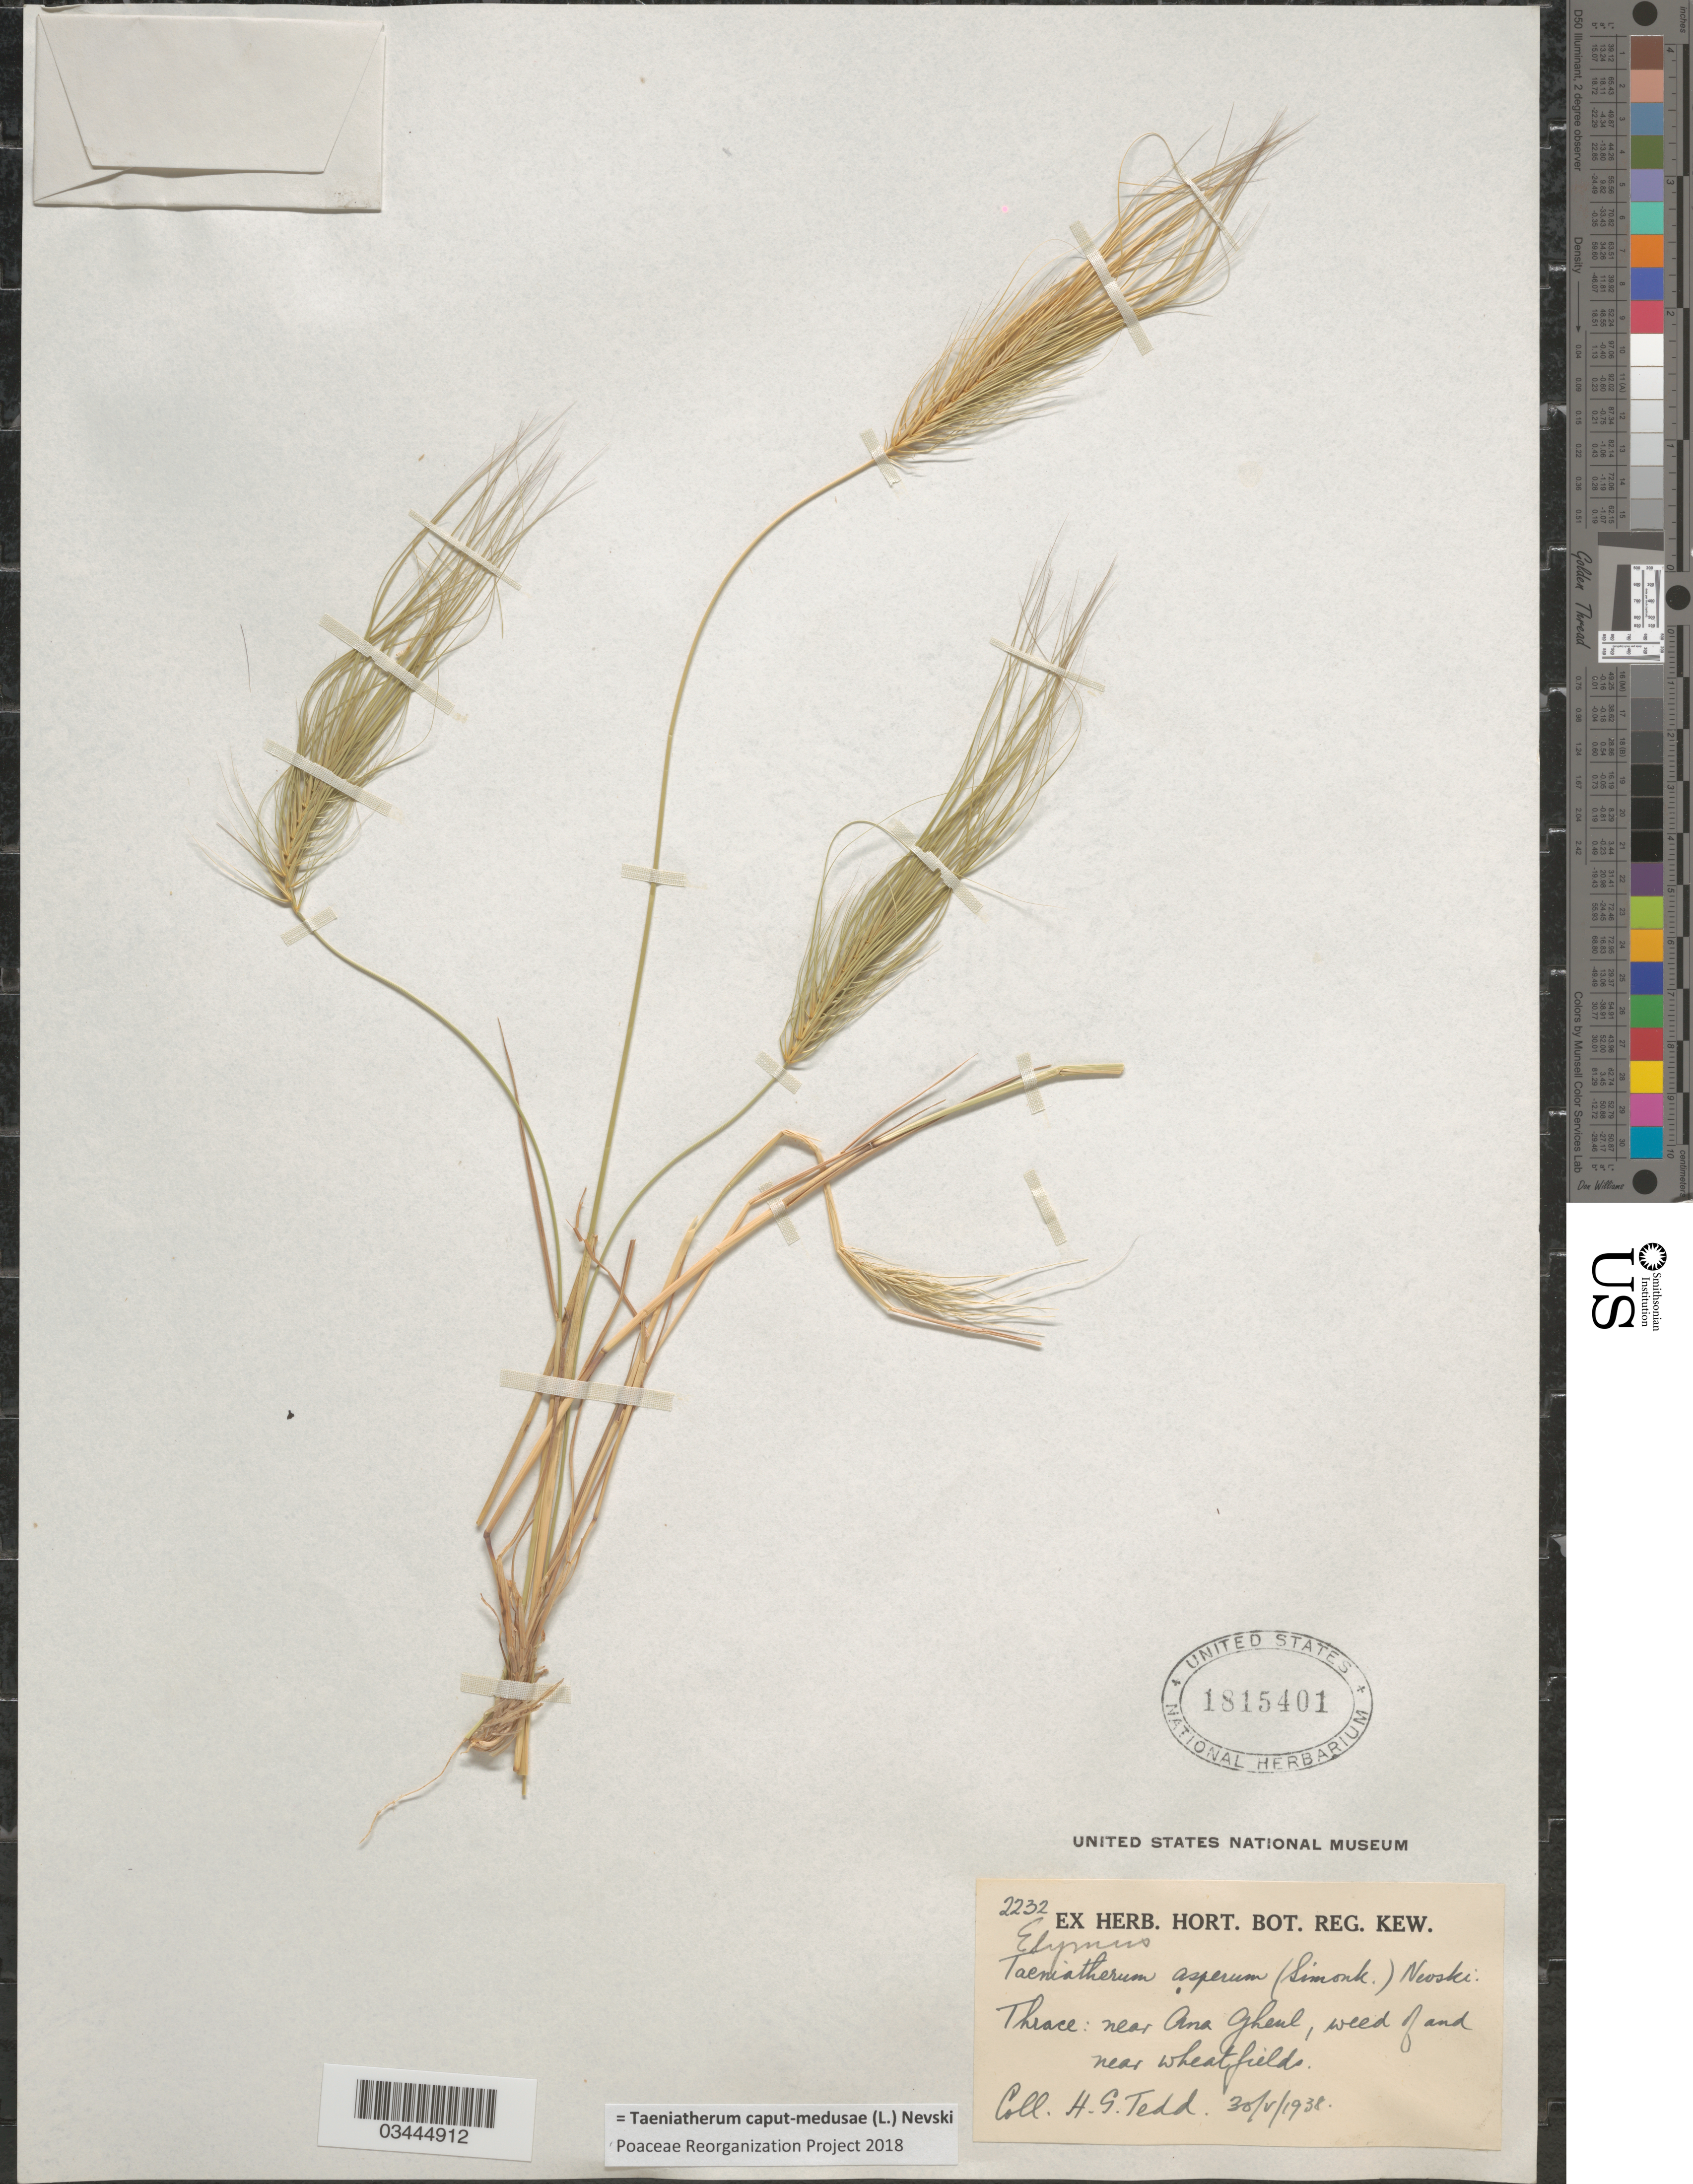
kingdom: Plantae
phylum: Tracheophyta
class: Liliopsida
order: Poales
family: Poaceae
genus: Taeniatherum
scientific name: Taeniatherum caput-medusae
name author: L.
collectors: H. Tedd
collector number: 2232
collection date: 1938-05-30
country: Greece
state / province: East Macedonia and Thrace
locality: Thrace: near Ana Gheul, weed of and near wheatfield.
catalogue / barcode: US 1815401